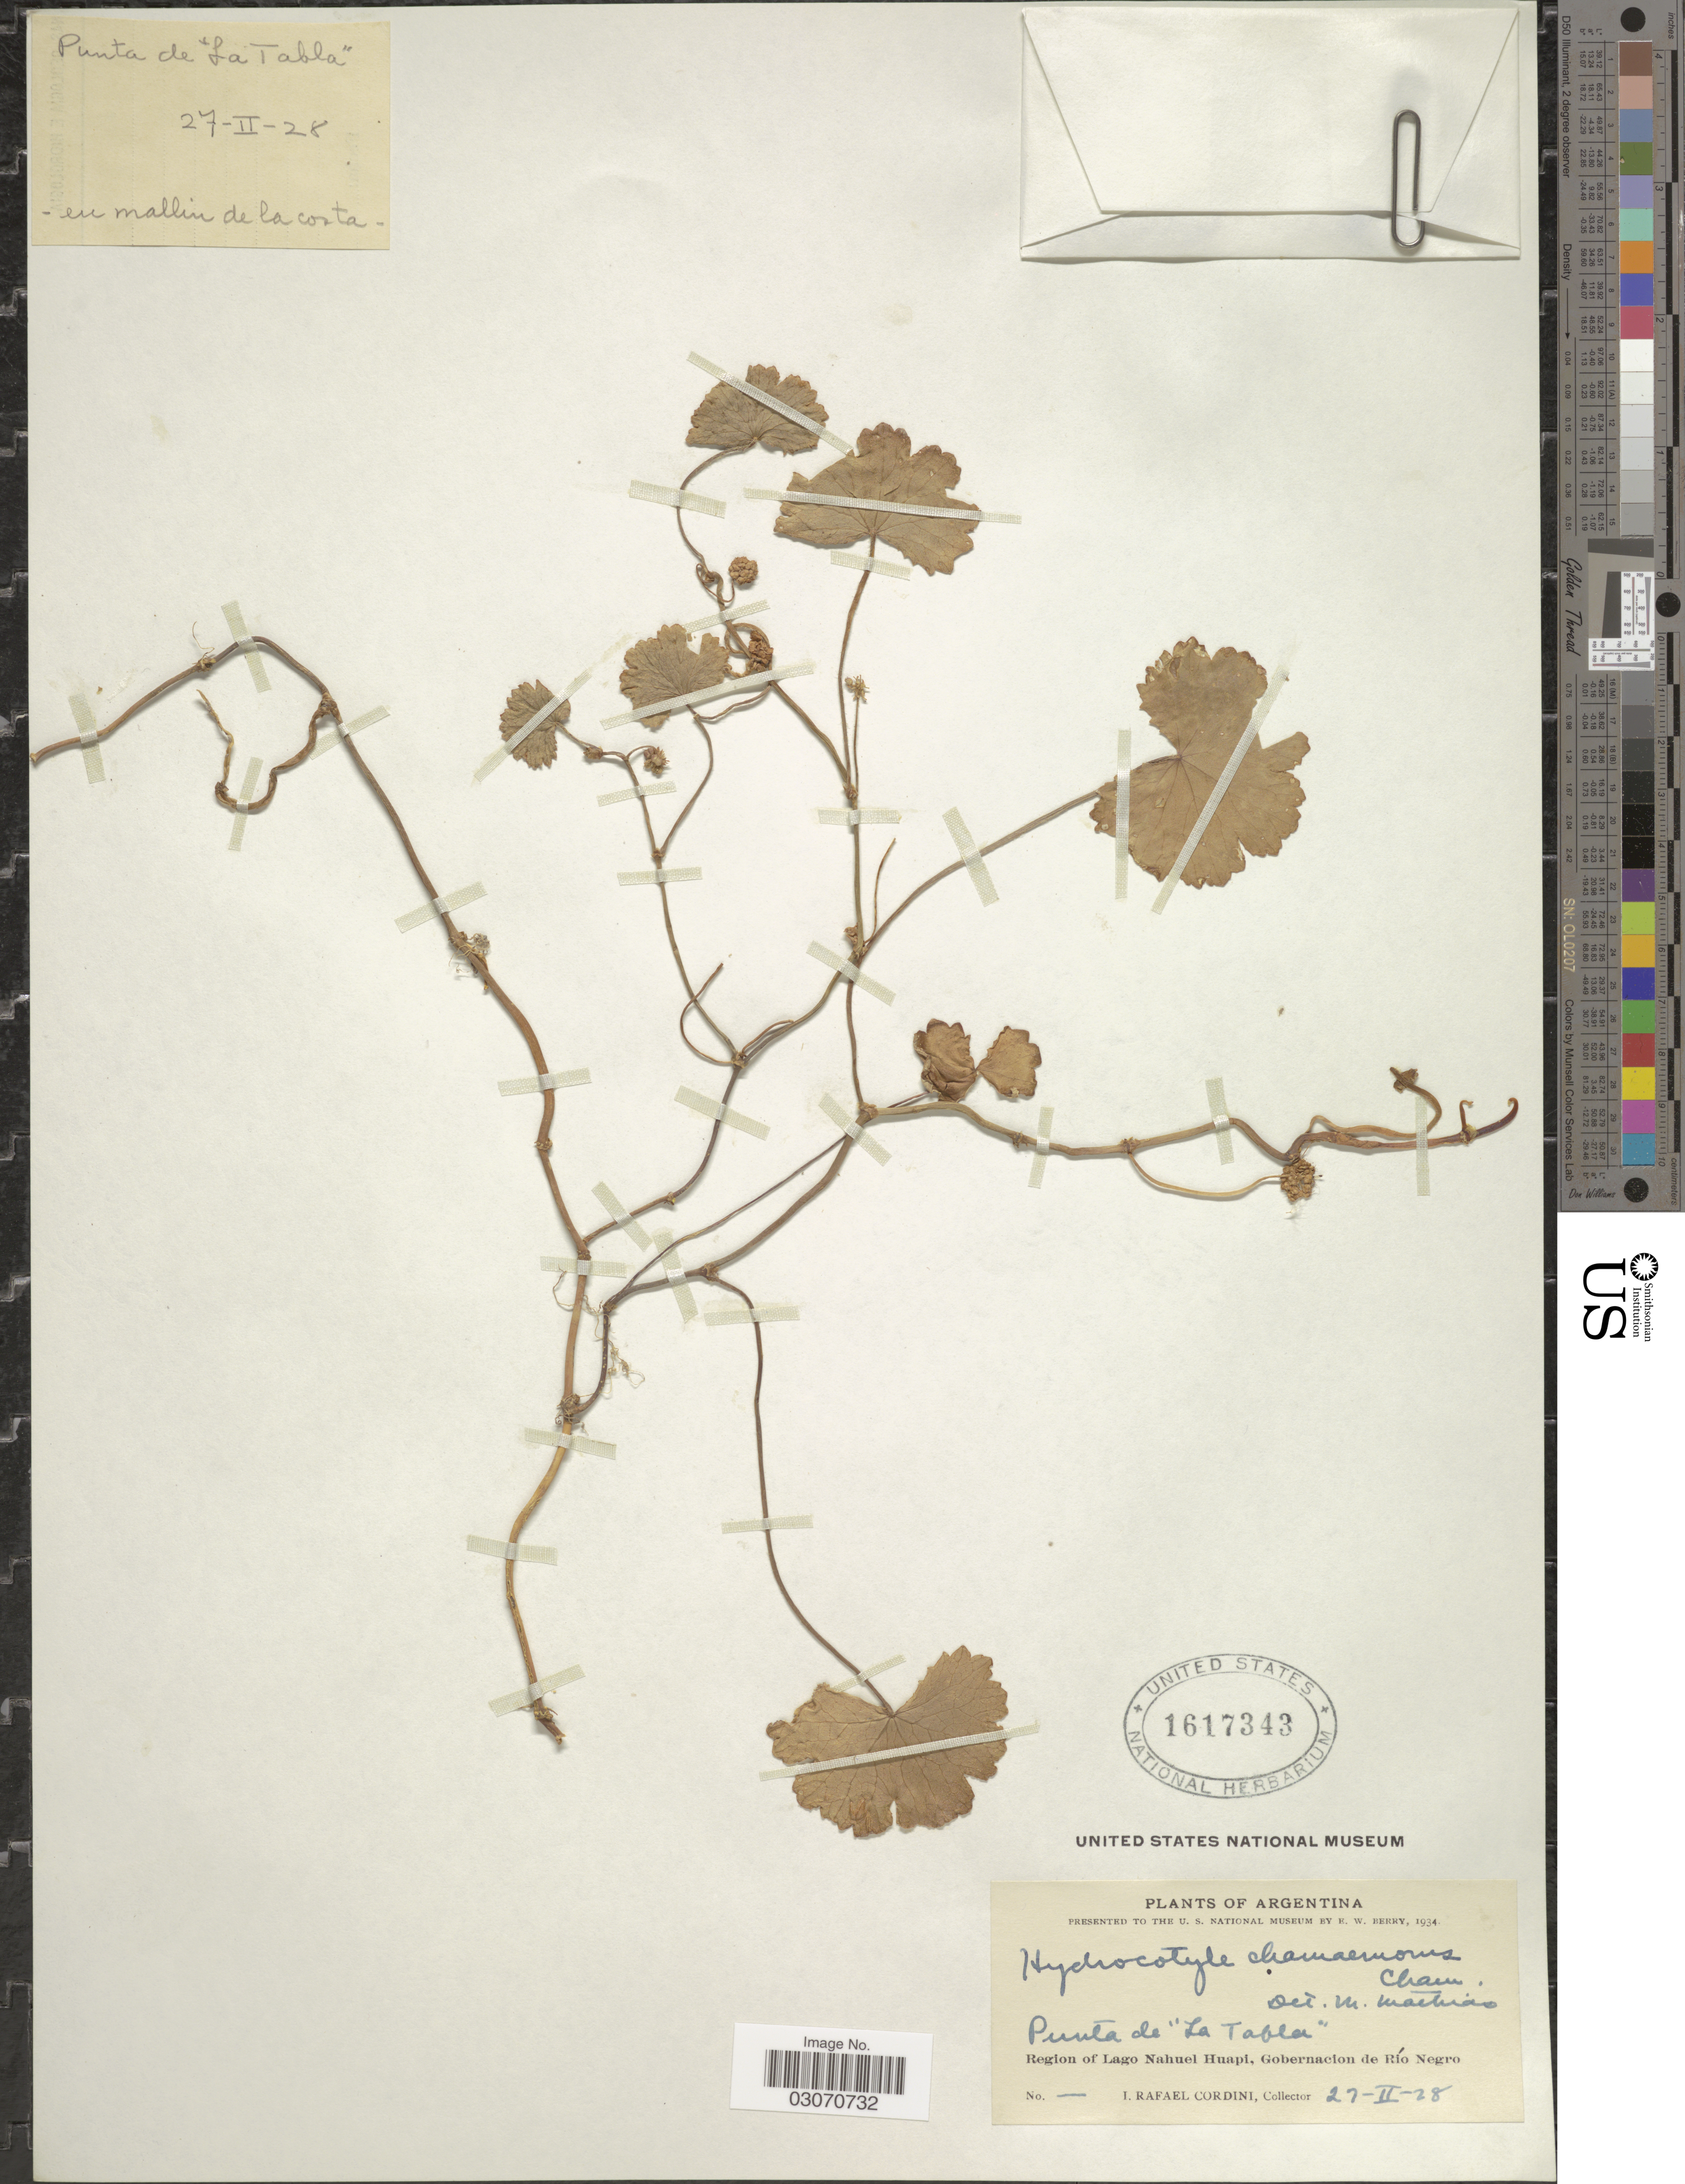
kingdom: Plantae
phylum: Tracheophyta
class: Magnoliopsida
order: Apiales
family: Araliaceae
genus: Hydrocotyle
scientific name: Hydrocotyle chamaemorus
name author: Cham. & Schltdl.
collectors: I. Cordini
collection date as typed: Transcribed d/m/y: 27/2/28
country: Argentina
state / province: Rio Negro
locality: Punta de "La Tabla", Region of Lago Nahuel Huapi, Gobernacion de Río Negro.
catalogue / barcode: US 1617343